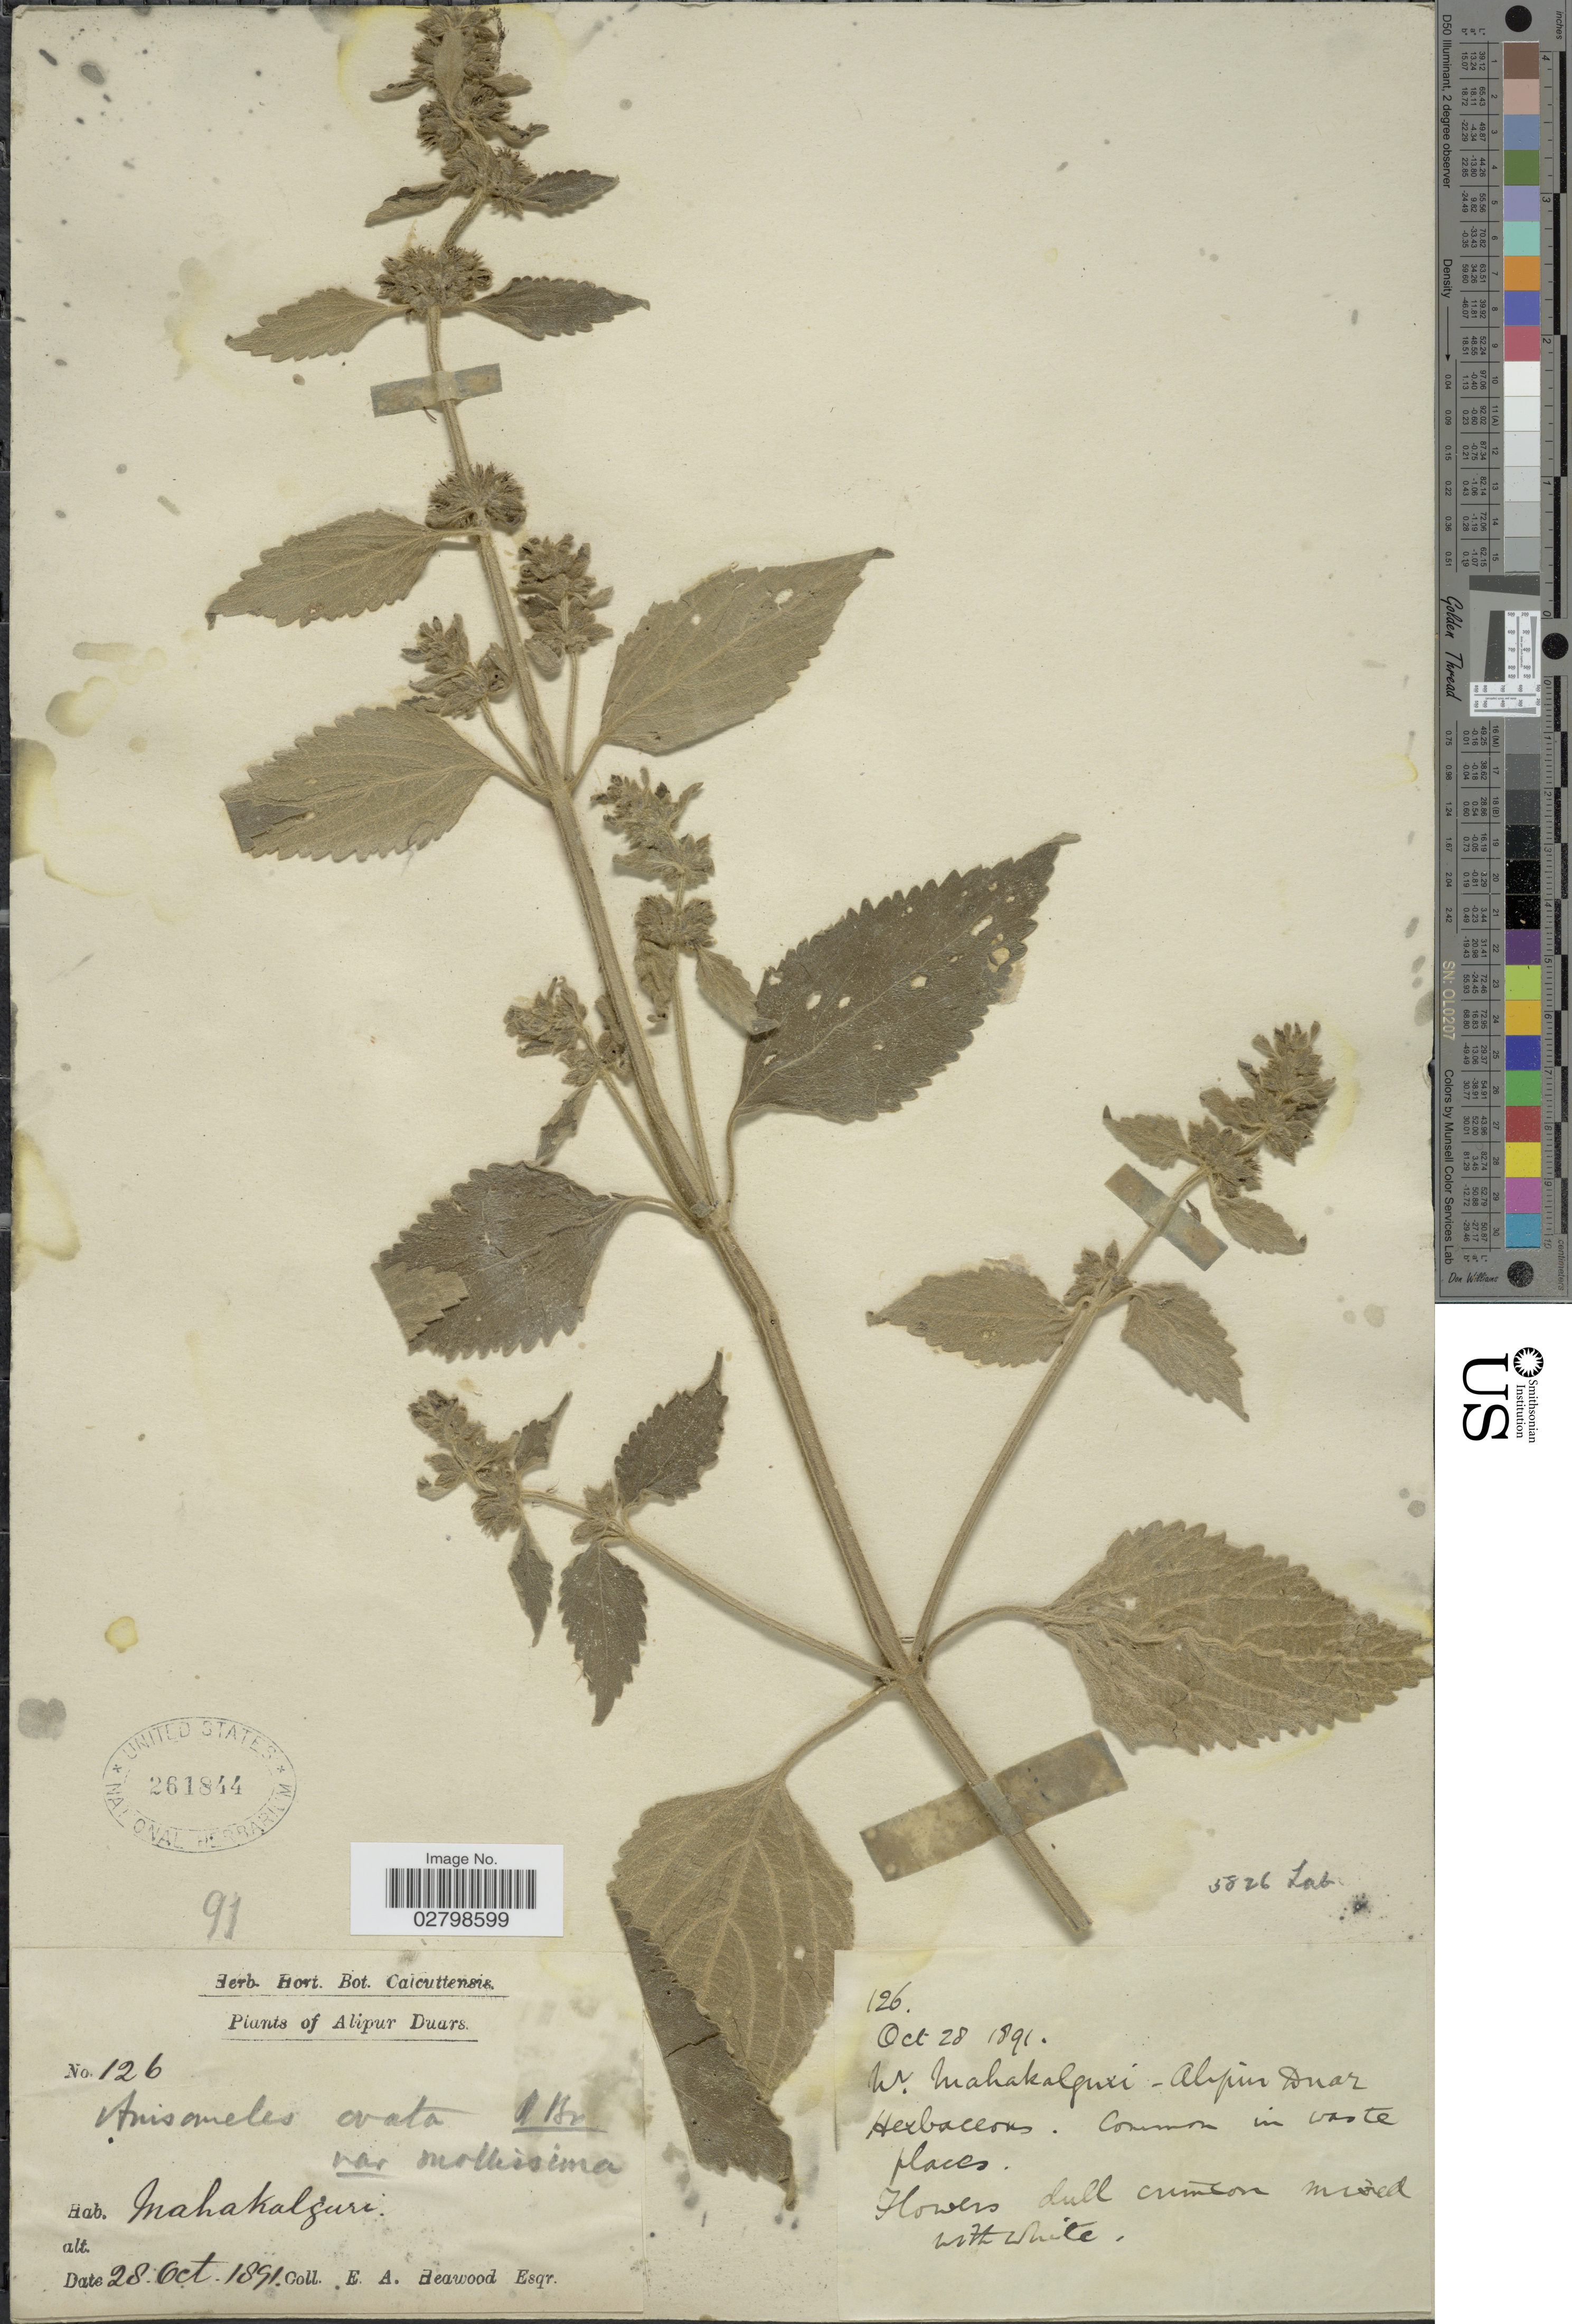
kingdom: Plantae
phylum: Tracheophyta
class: Magnoliopsida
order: Lamiales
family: Lamiaceae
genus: Anisomeles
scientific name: Anisomeles indica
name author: (L.) Kuntze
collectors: E. Heawood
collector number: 126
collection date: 1891-10-28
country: India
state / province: West Bengal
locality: Alipur Duars. Mahakalguri. Nr. Mahakalguri- Alipur Duar.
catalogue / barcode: US 261844